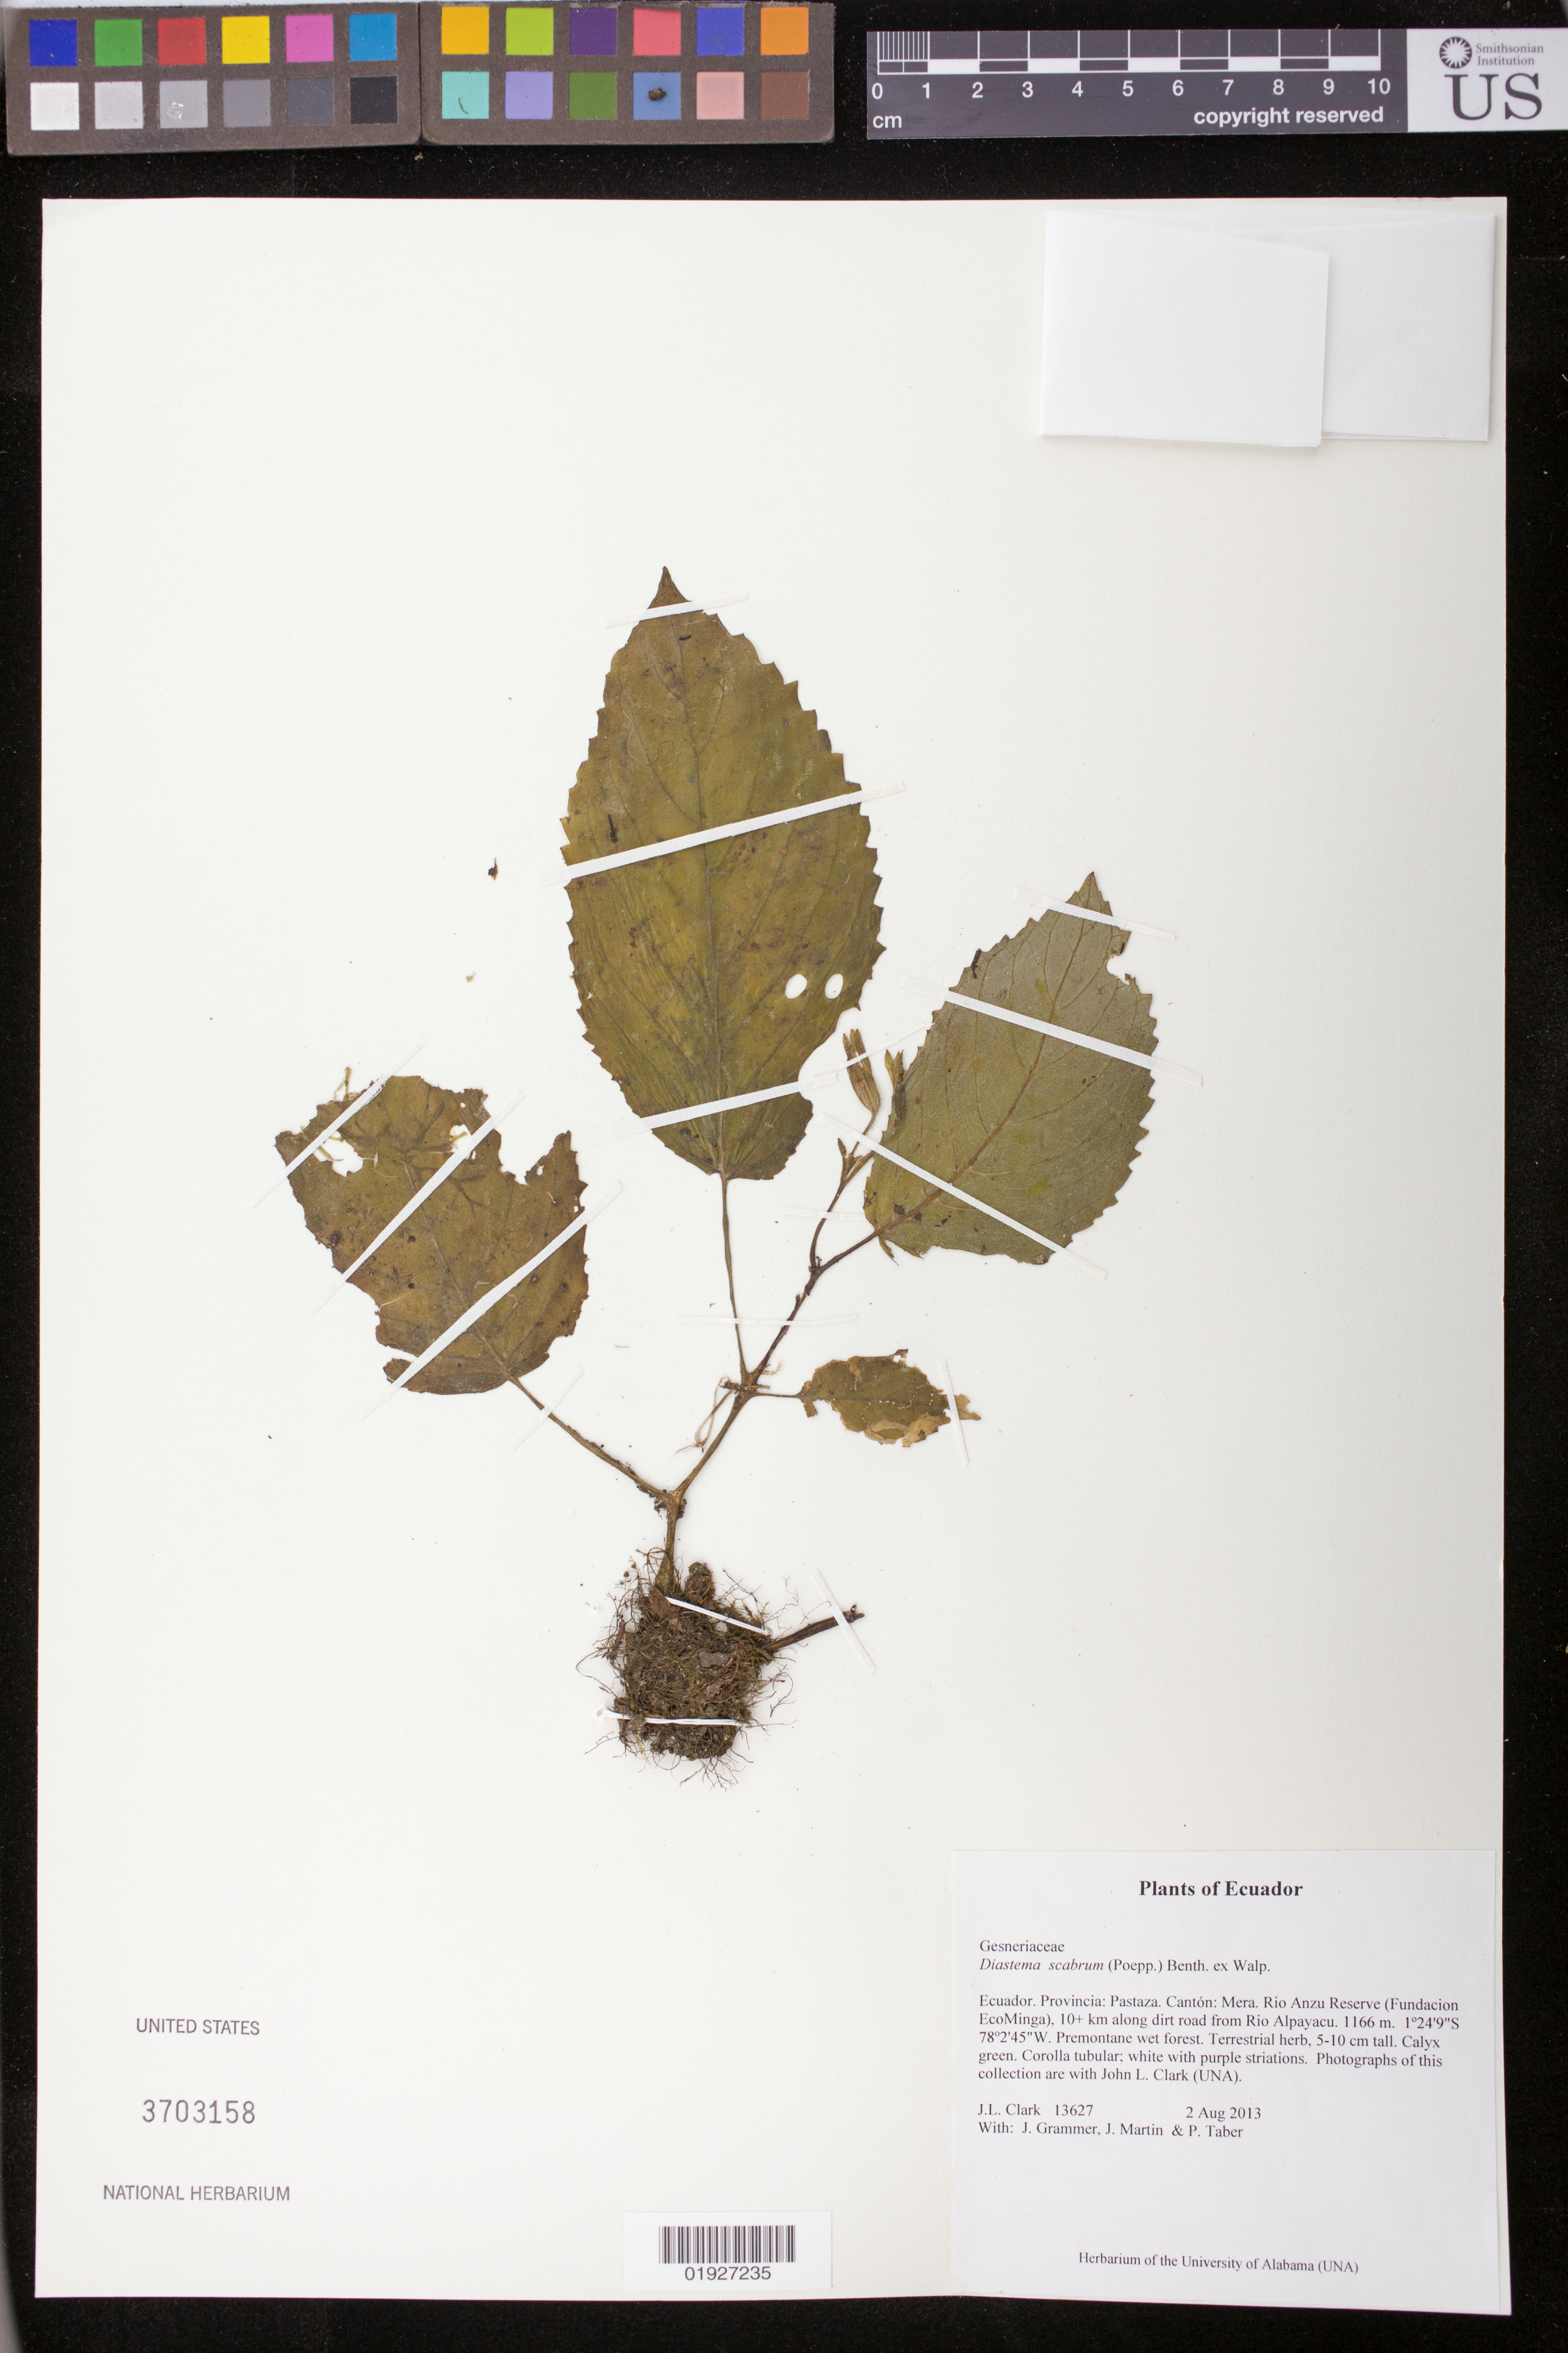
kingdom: Plantae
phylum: Tracheophyta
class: Magnoliopsida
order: Lamiales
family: Gesneriaceae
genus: Diastema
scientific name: Diastema scabrum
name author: (Poepp.) Benth. ex Walp.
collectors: J. L. Clark, J. Grammer, J. Martin & P. Taber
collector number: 13627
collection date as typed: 2 Aug 2013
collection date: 2013-08-02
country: Ecuador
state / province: Pastaza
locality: Canton: Mera. Rio Anzu Reserve (Fundacion EcoMinga), 10+ km along dirt road from Rio Alpayacu.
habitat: Premontane wet forest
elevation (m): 1166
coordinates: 1 24 9 S, 78 2 45 W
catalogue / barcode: US 3703158